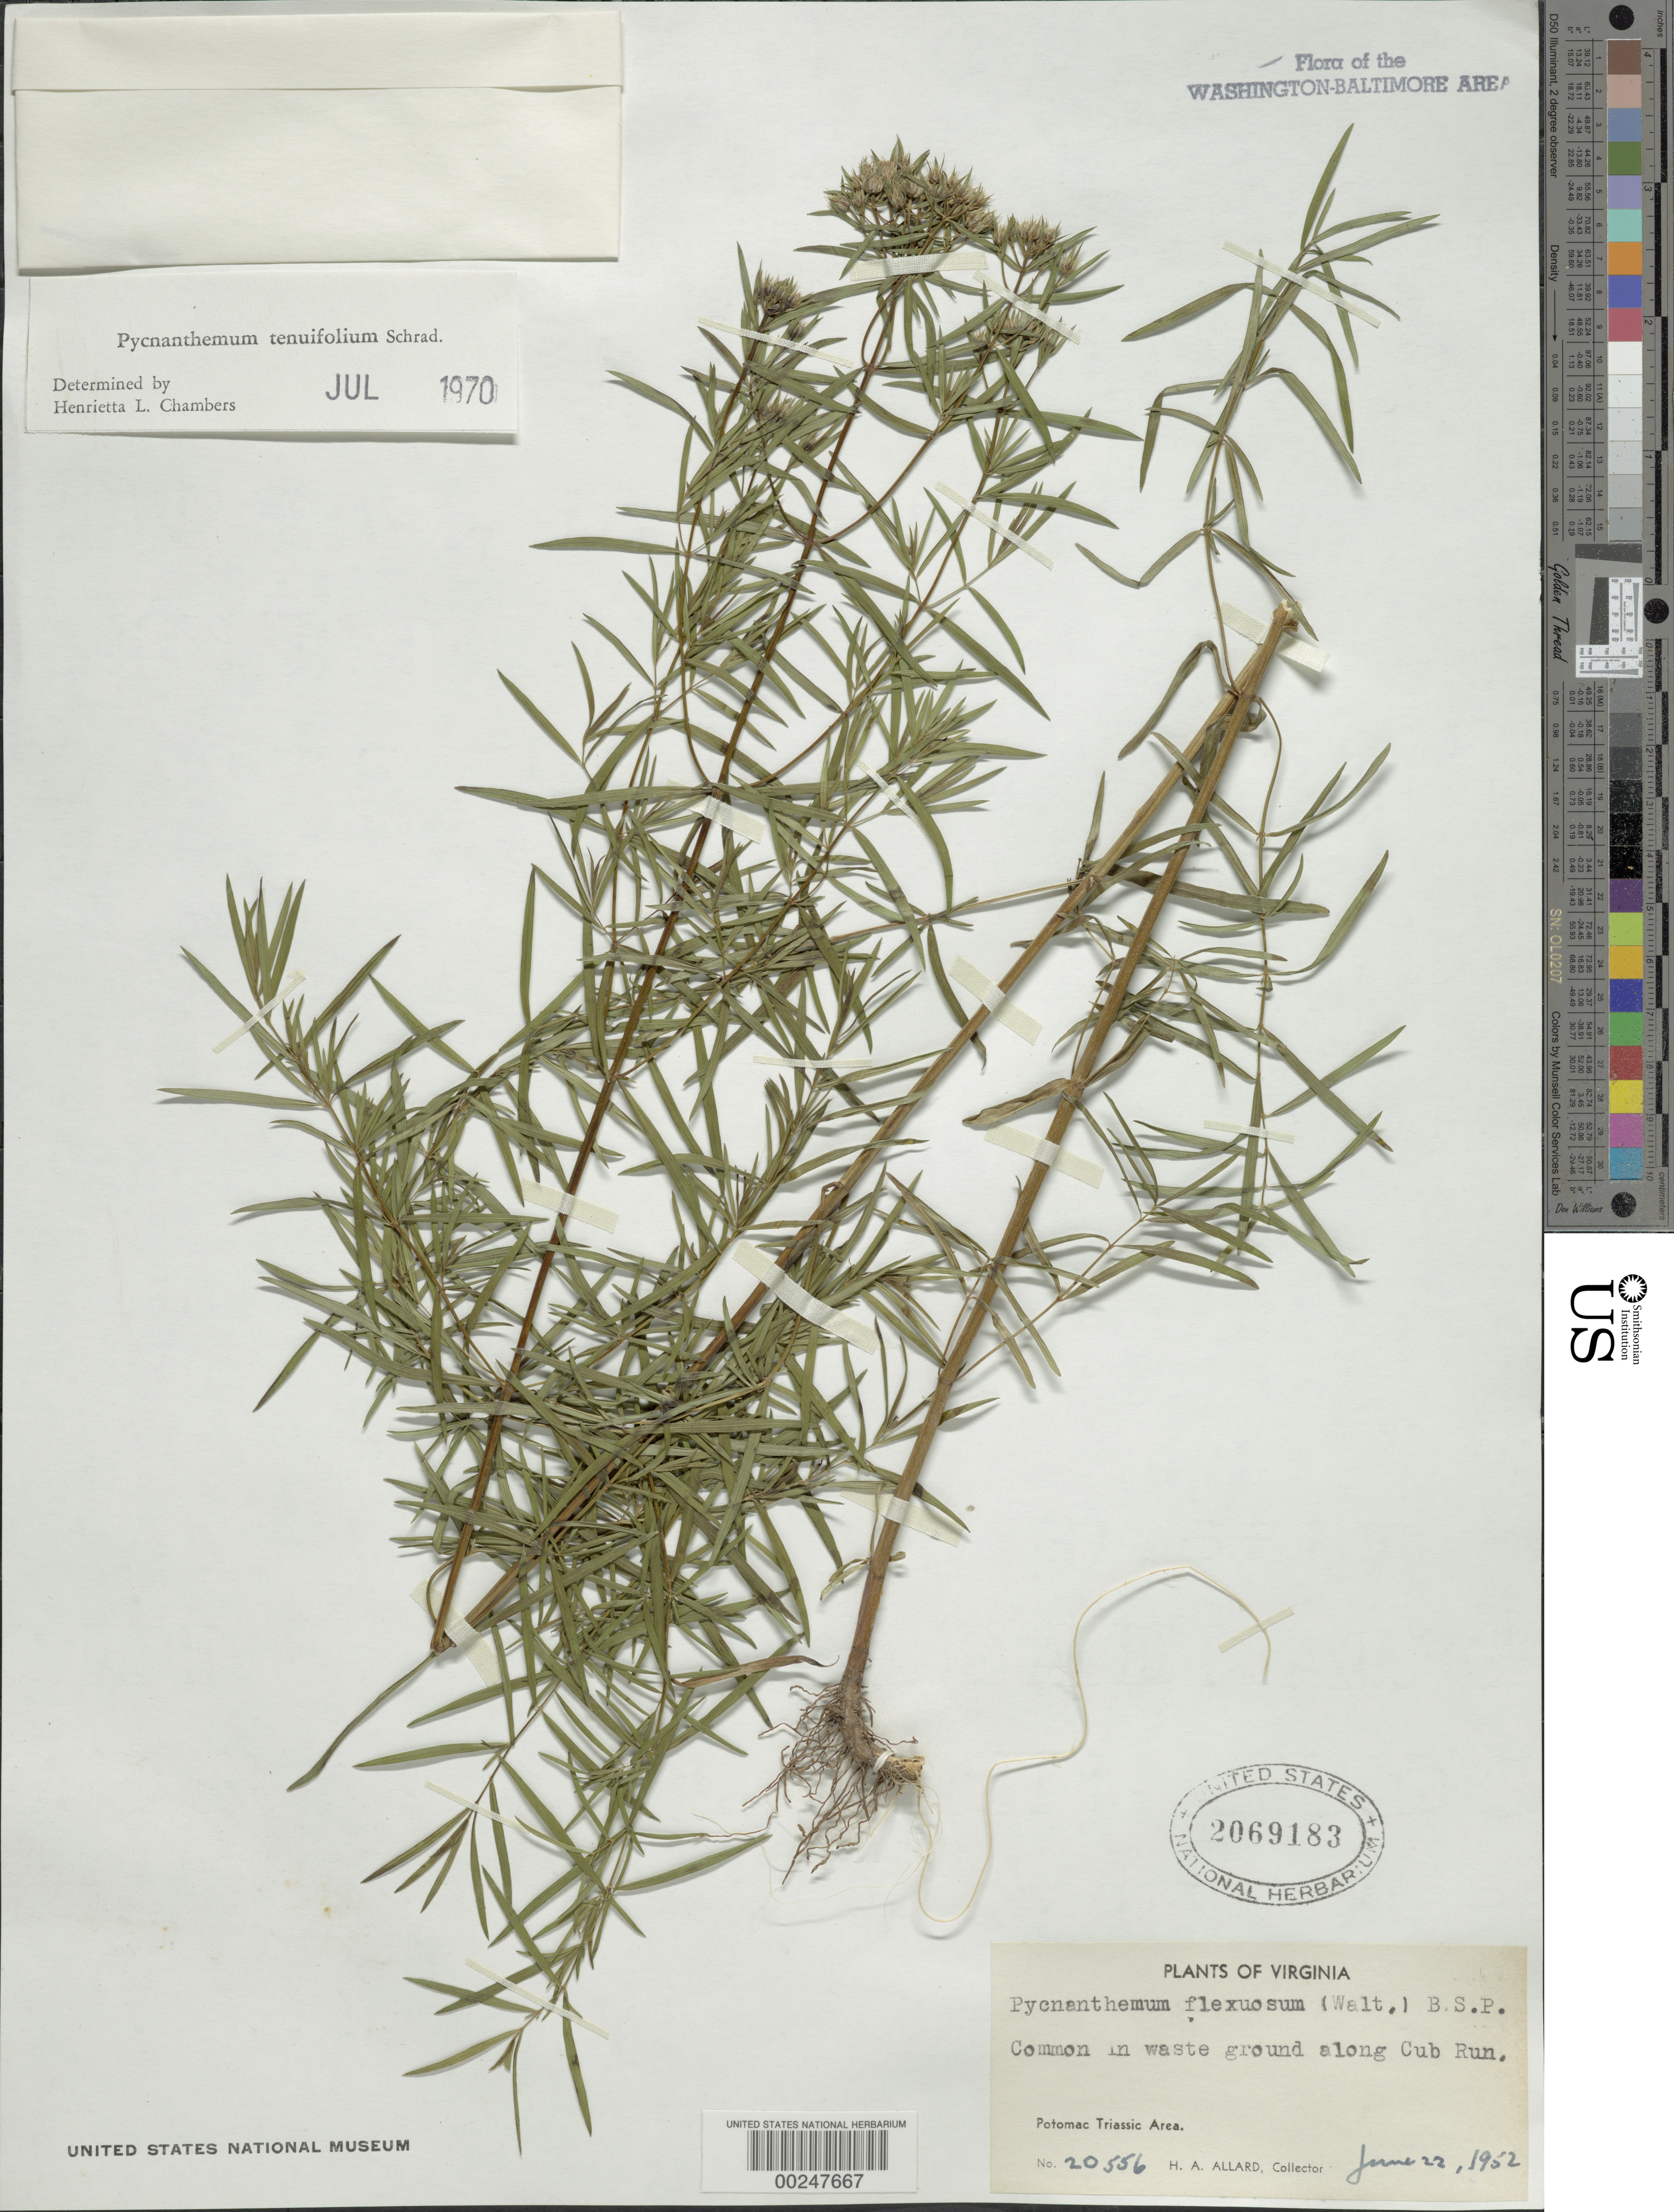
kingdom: Plantae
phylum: Tracheophyta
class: Magnoliopsida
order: Lamiales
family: Lamiaceae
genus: Pycnanthemum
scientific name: Pycnanthemum tenuifolium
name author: Schrad.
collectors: H. A. Allard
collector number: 20556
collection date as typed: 22 Jun 1952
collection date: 1952-06-22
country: United States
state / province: Virginia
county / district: Fairfax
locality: Along Cub Run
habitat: In waste ground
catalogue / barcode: US 2069183